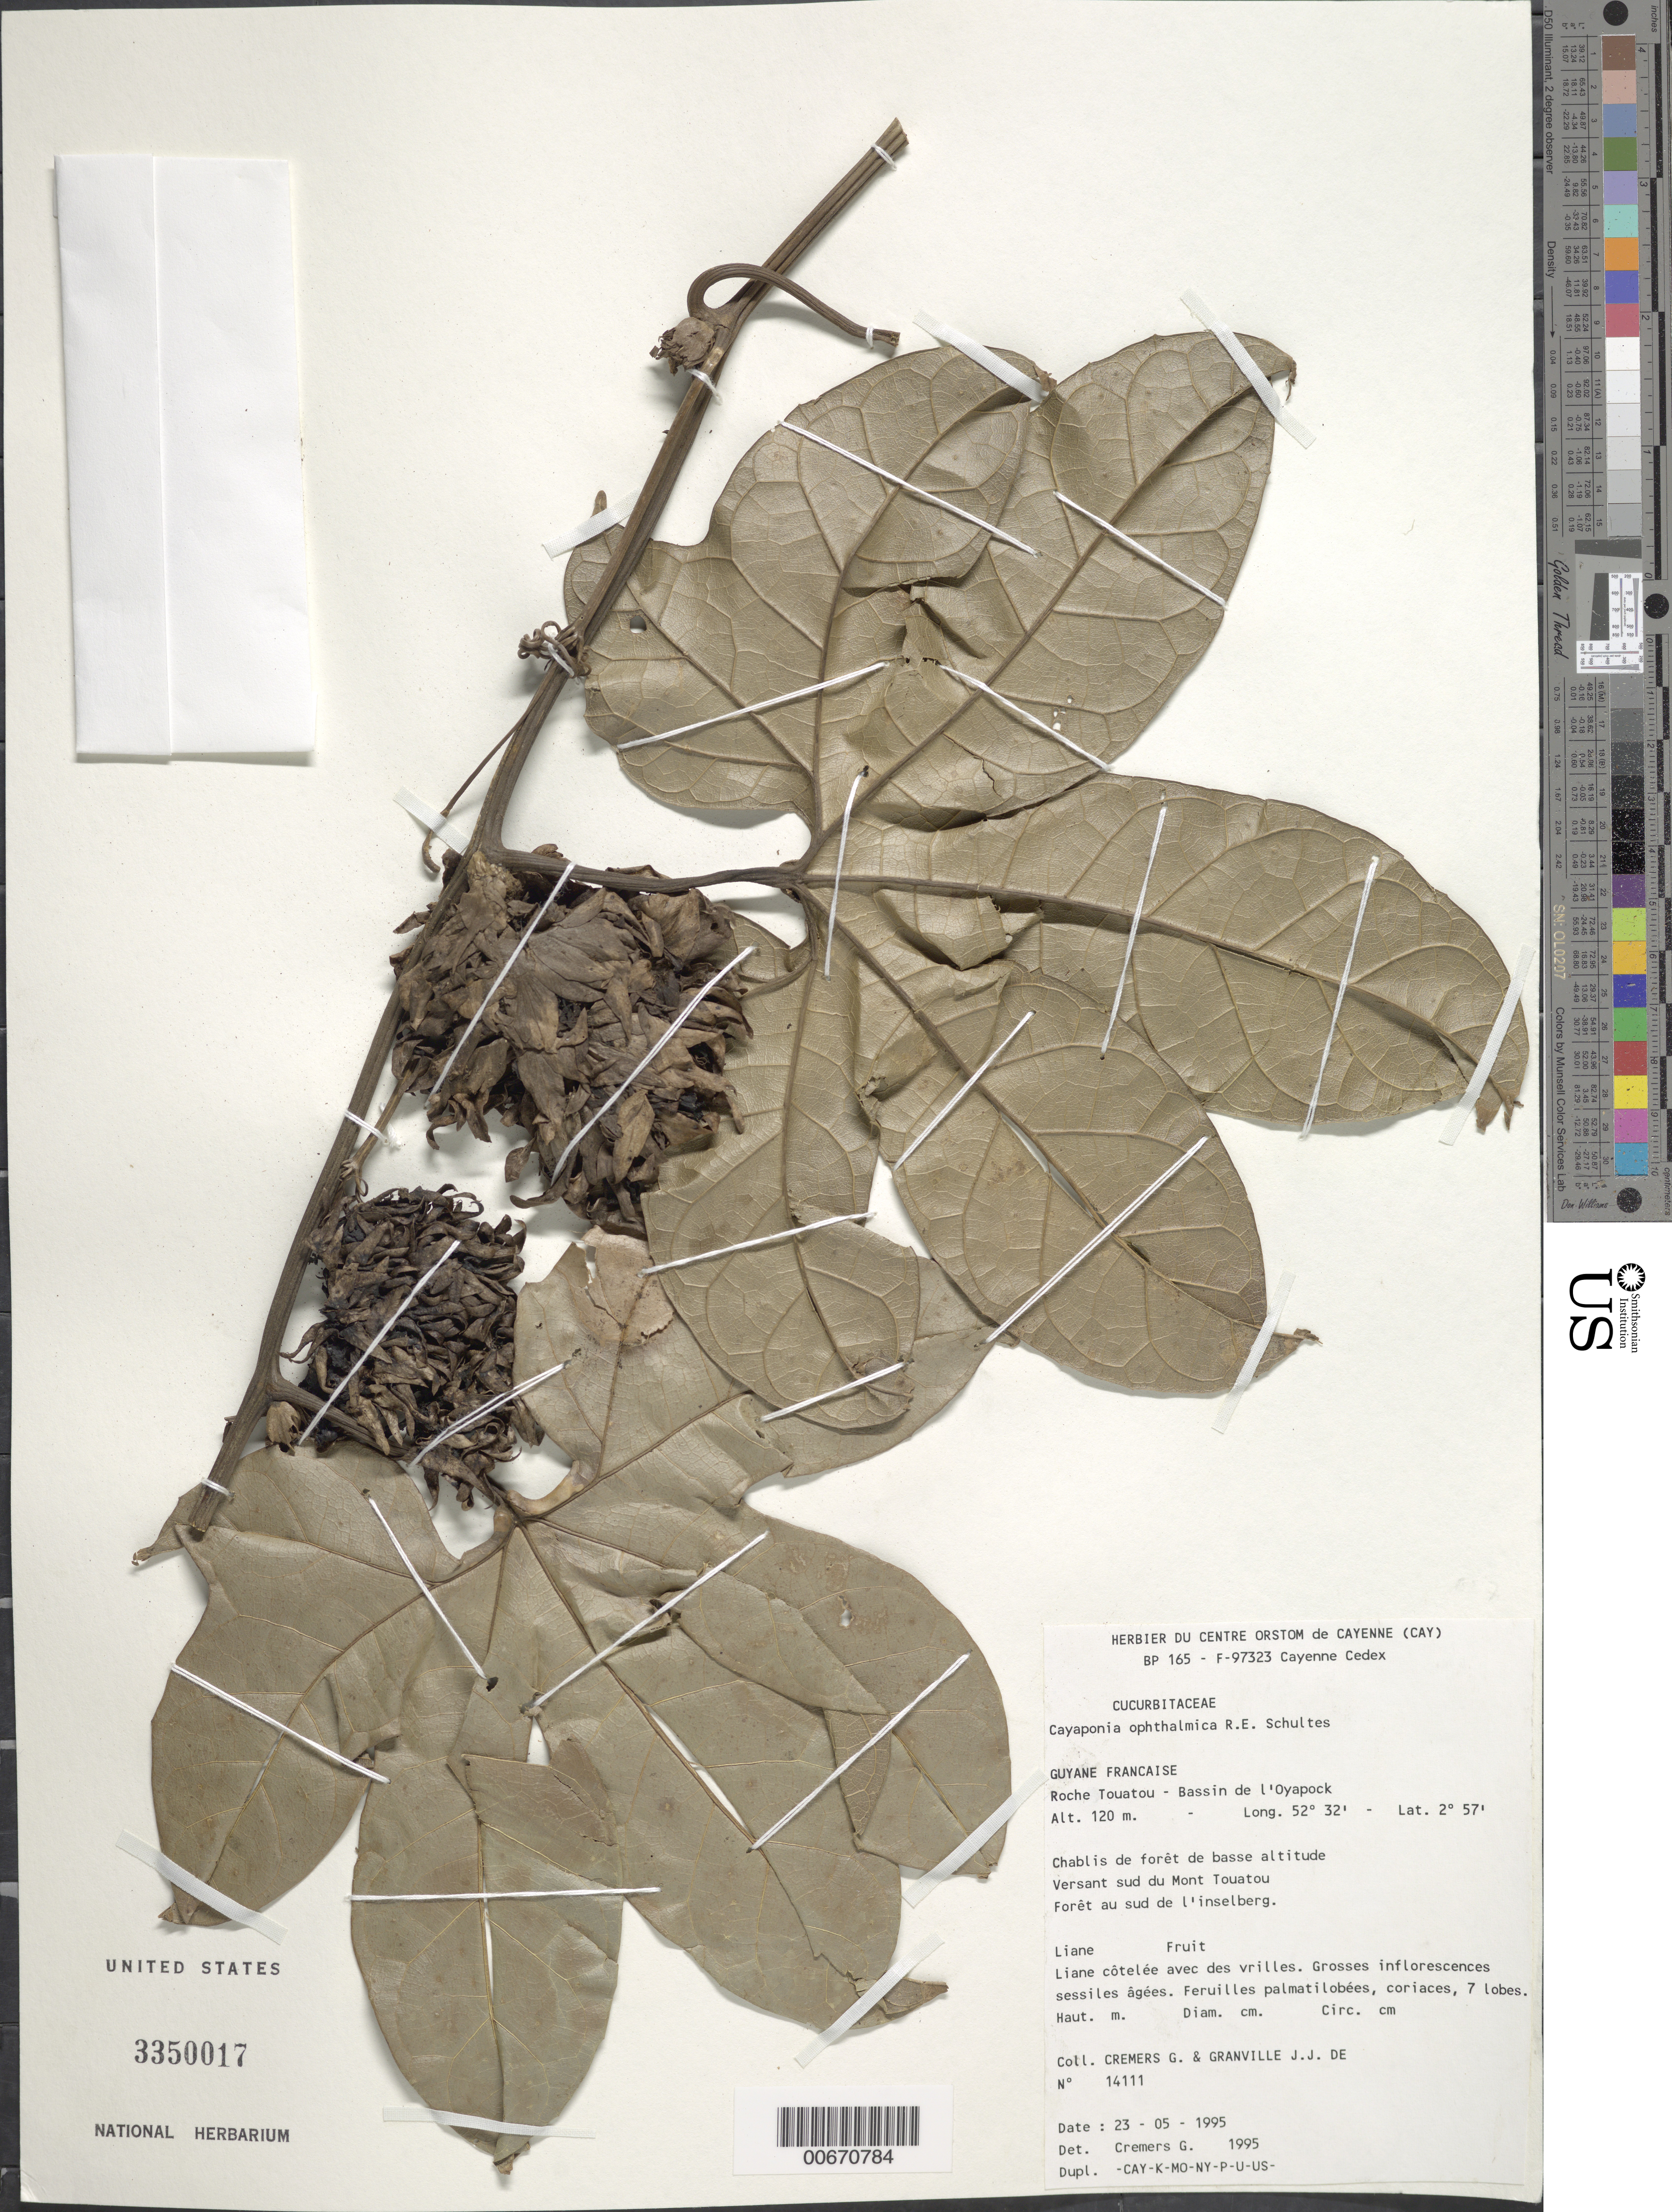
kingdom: Plantae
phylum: Tracheophyta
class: Magnoliopsida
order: Cucurbitales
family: Cucurbitaceae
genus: Cayaponia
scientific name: Cayaponia ophthalmica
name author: R.E. Schult.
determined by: Cremers, Georges A.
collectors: G. Cremers & J.-J. de Granville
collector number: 14111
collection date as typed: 23-May-95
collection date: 1995-05-23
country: French Guiana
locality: Roche Touatou, Bassin de l'Oyapock, versant sud du Mont Touatou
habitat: Chablis de forêt de basse altitude, forêt au sud de l'inselberg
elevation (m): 120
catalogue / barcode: US 3350017